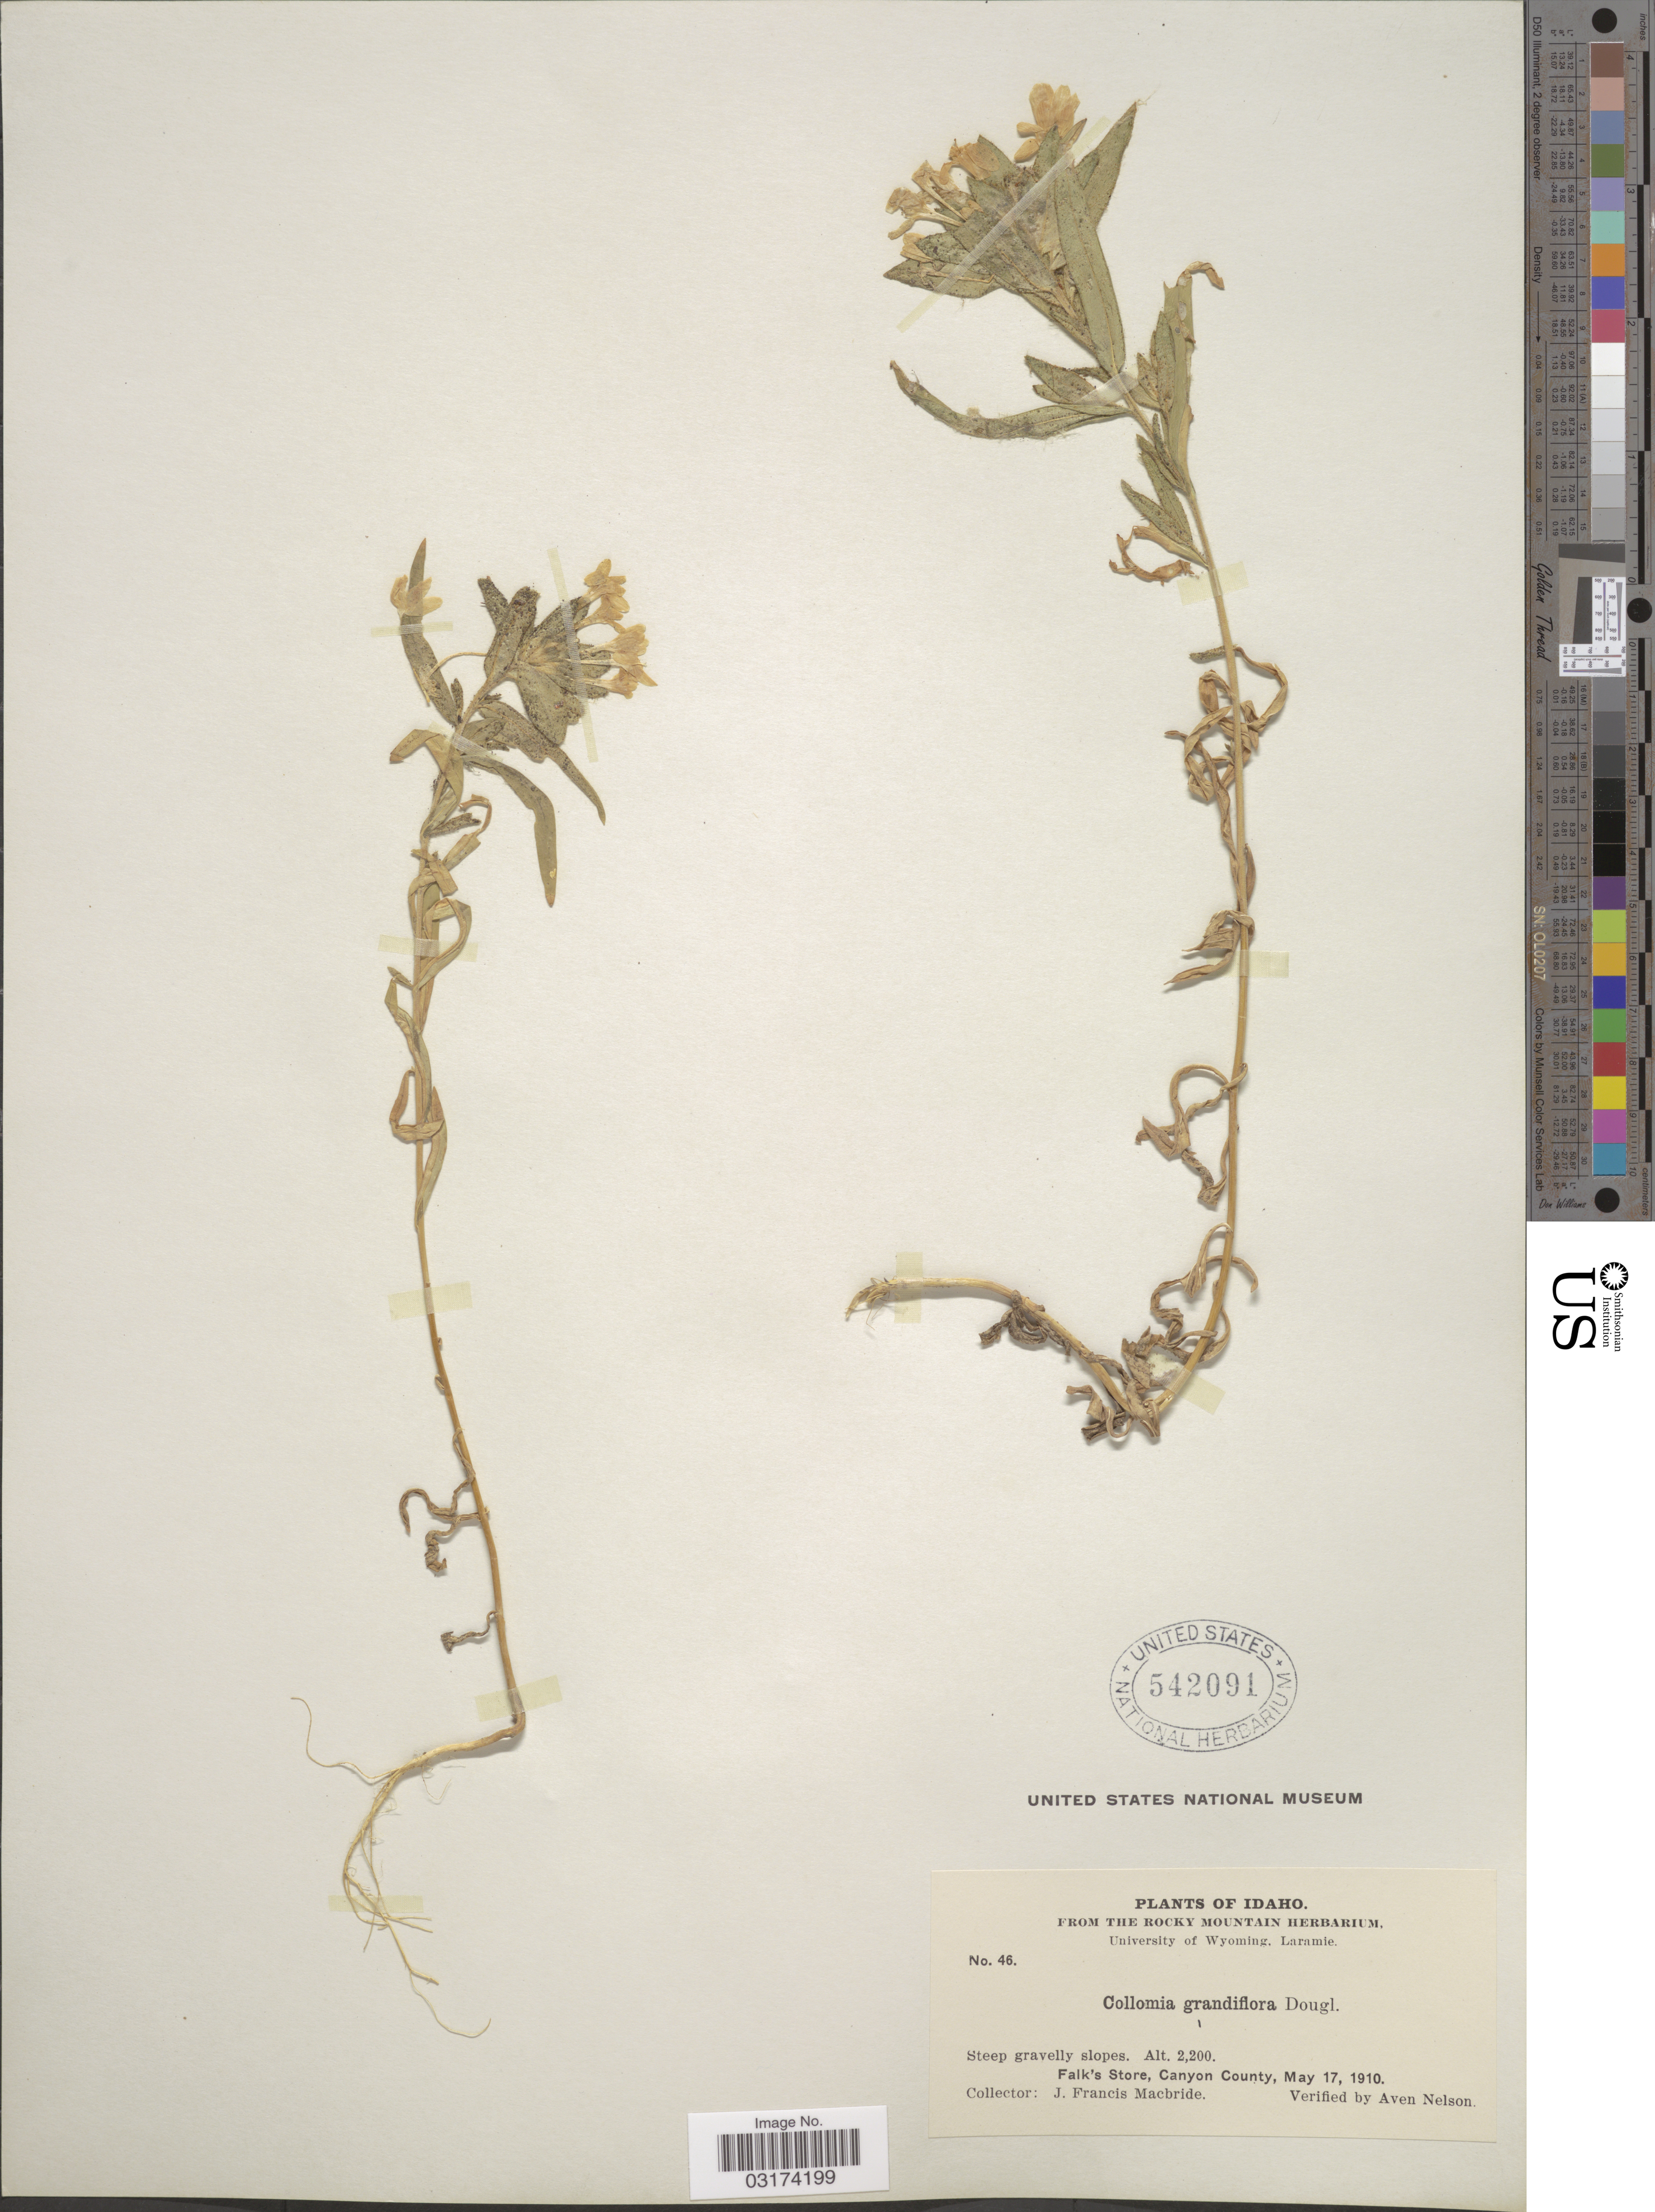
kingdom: Plantae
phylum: Tracheophyta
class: Magnoliopsida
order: Ericales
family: Polemoniaceae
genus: Collomia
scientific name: Collomia grandiflora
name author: Douglas ex Lindl.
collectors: J. F. Macbride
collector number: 46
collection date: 1910-05-17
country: United States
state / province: Idaho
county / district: Canyon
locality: Falk's Store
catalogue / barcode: US 542091